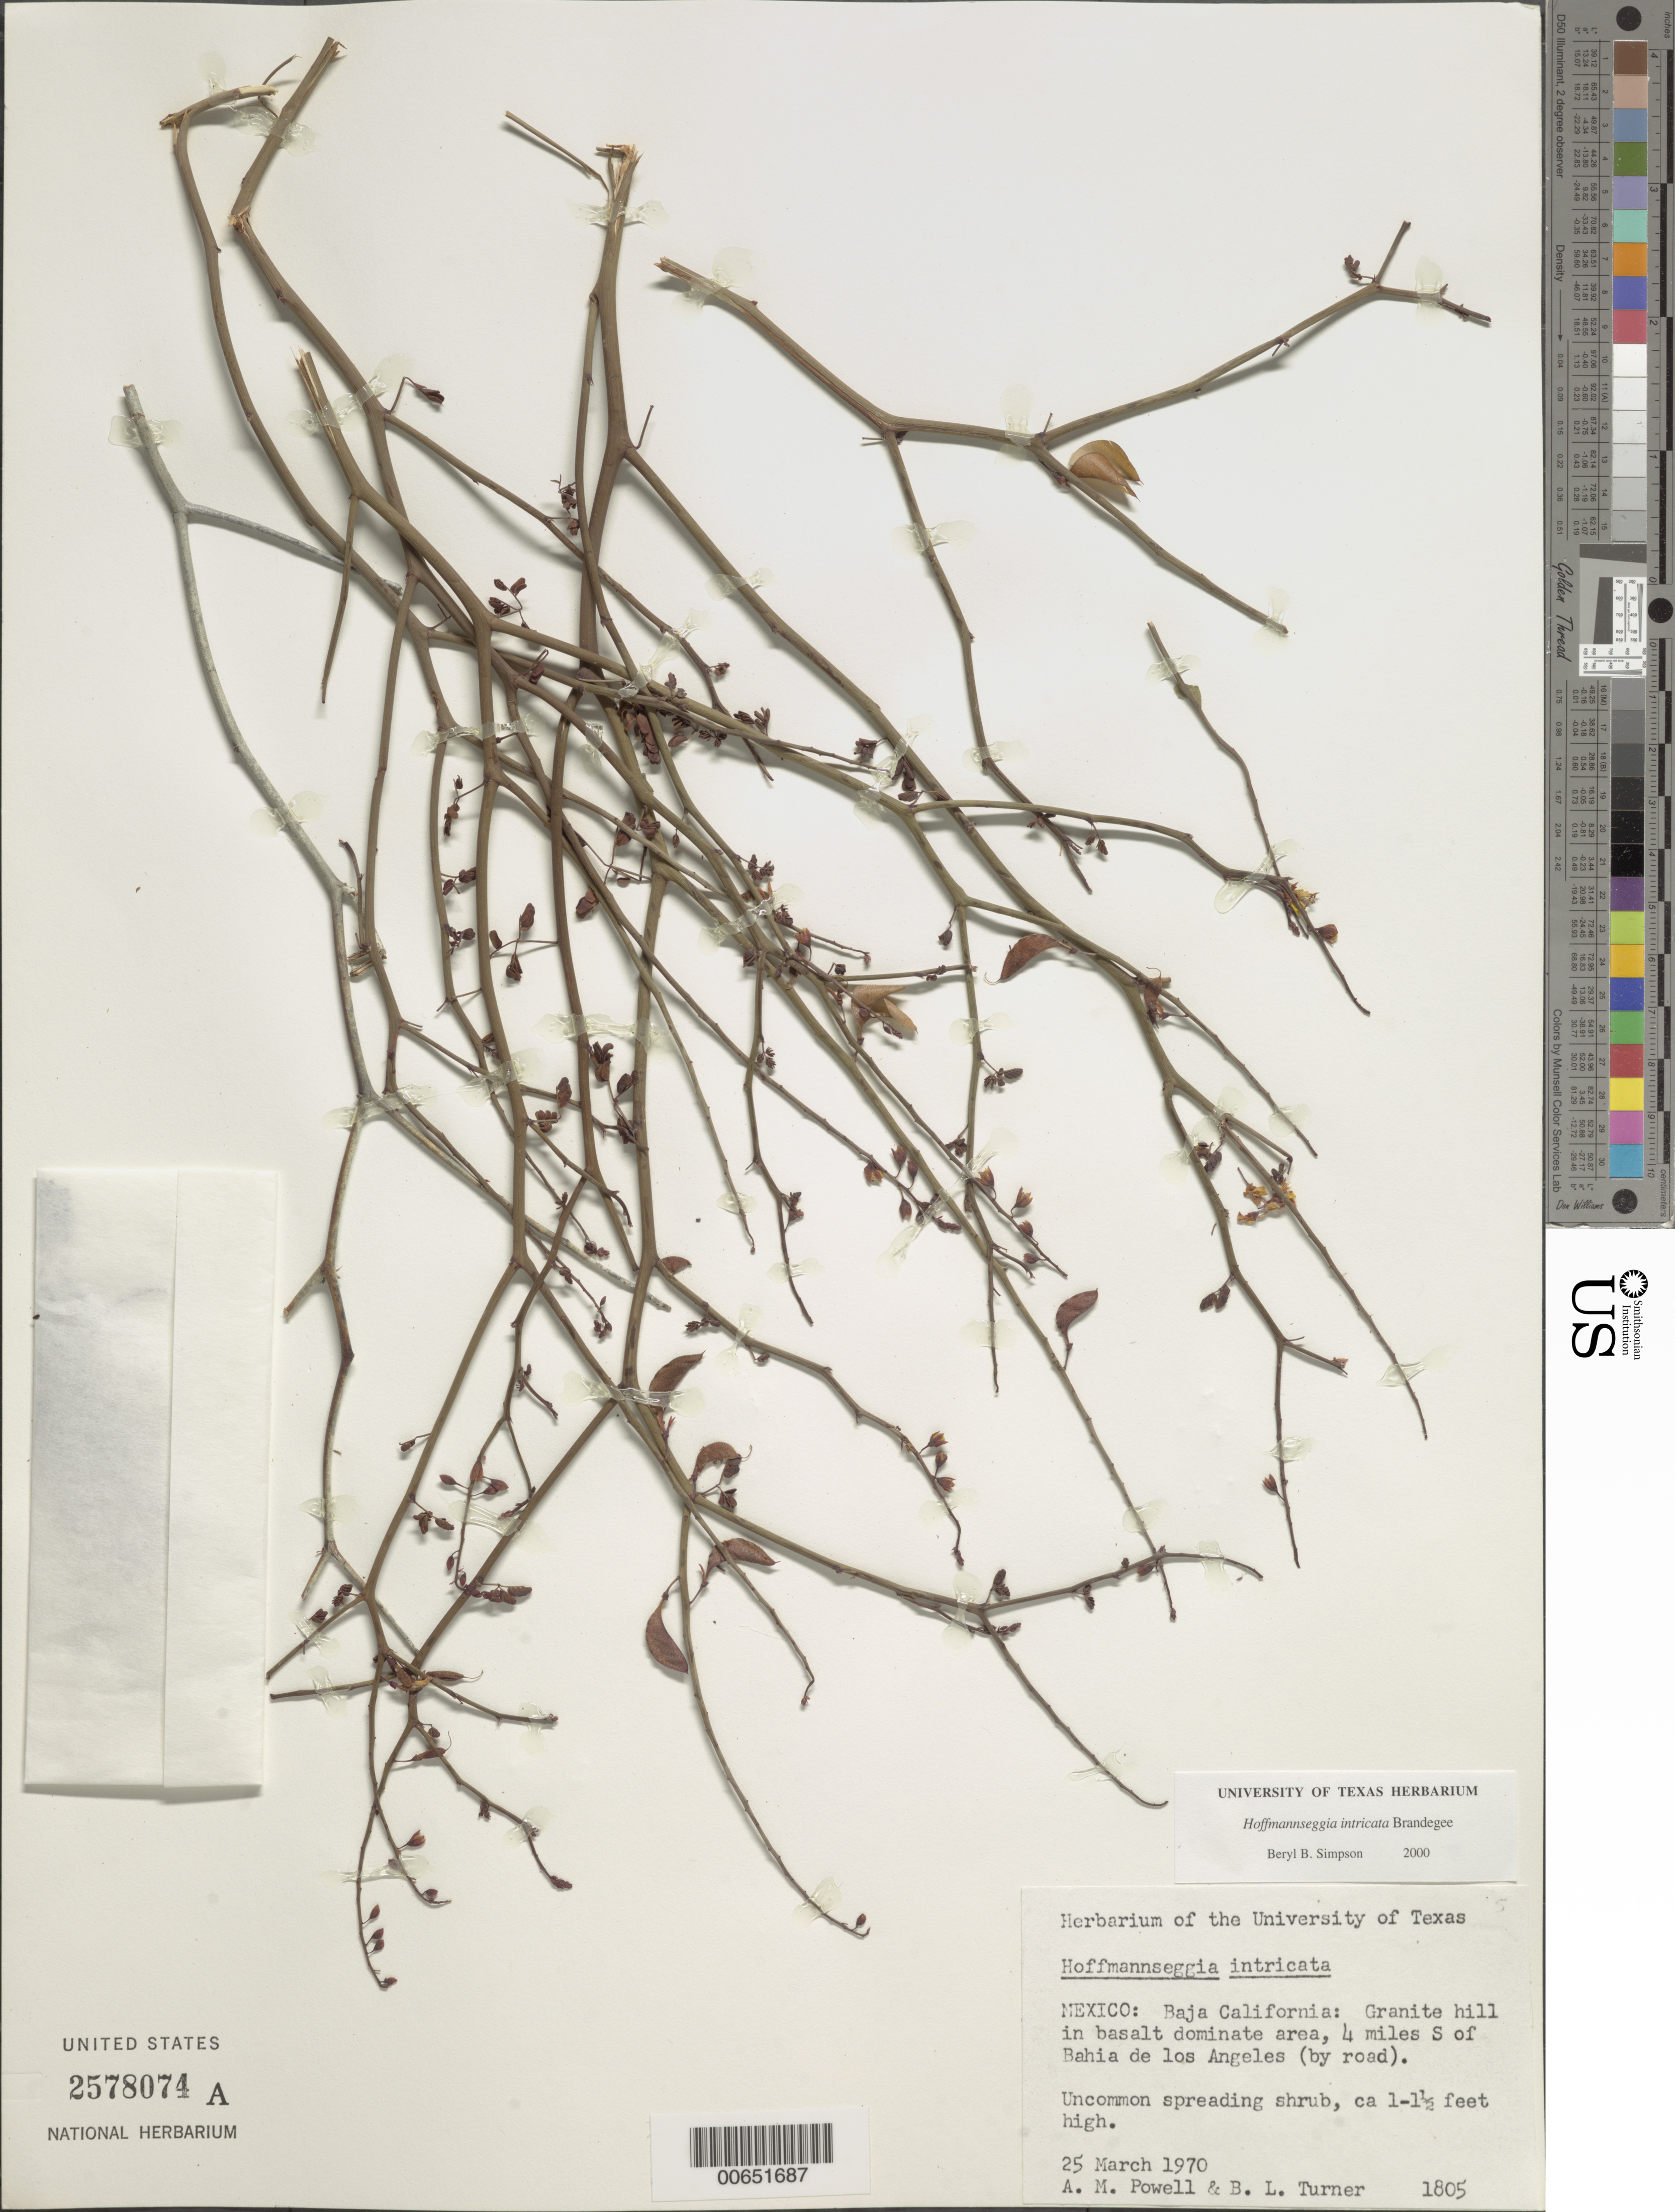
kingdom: Plantae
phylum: Tracheophyta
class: Magnoliopsida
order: Fabales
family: Fabaceae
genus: Hoffmannseggia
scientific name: Hoffmannseggia intricata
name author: Brandegee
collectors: A. M. Powell & B. L. Turner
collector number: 1805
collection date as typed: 25 Mar 1970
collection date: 1970-03-25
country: Mexico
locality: Baja California, S of Bahia de los Angeles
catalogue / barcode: US 2578074A